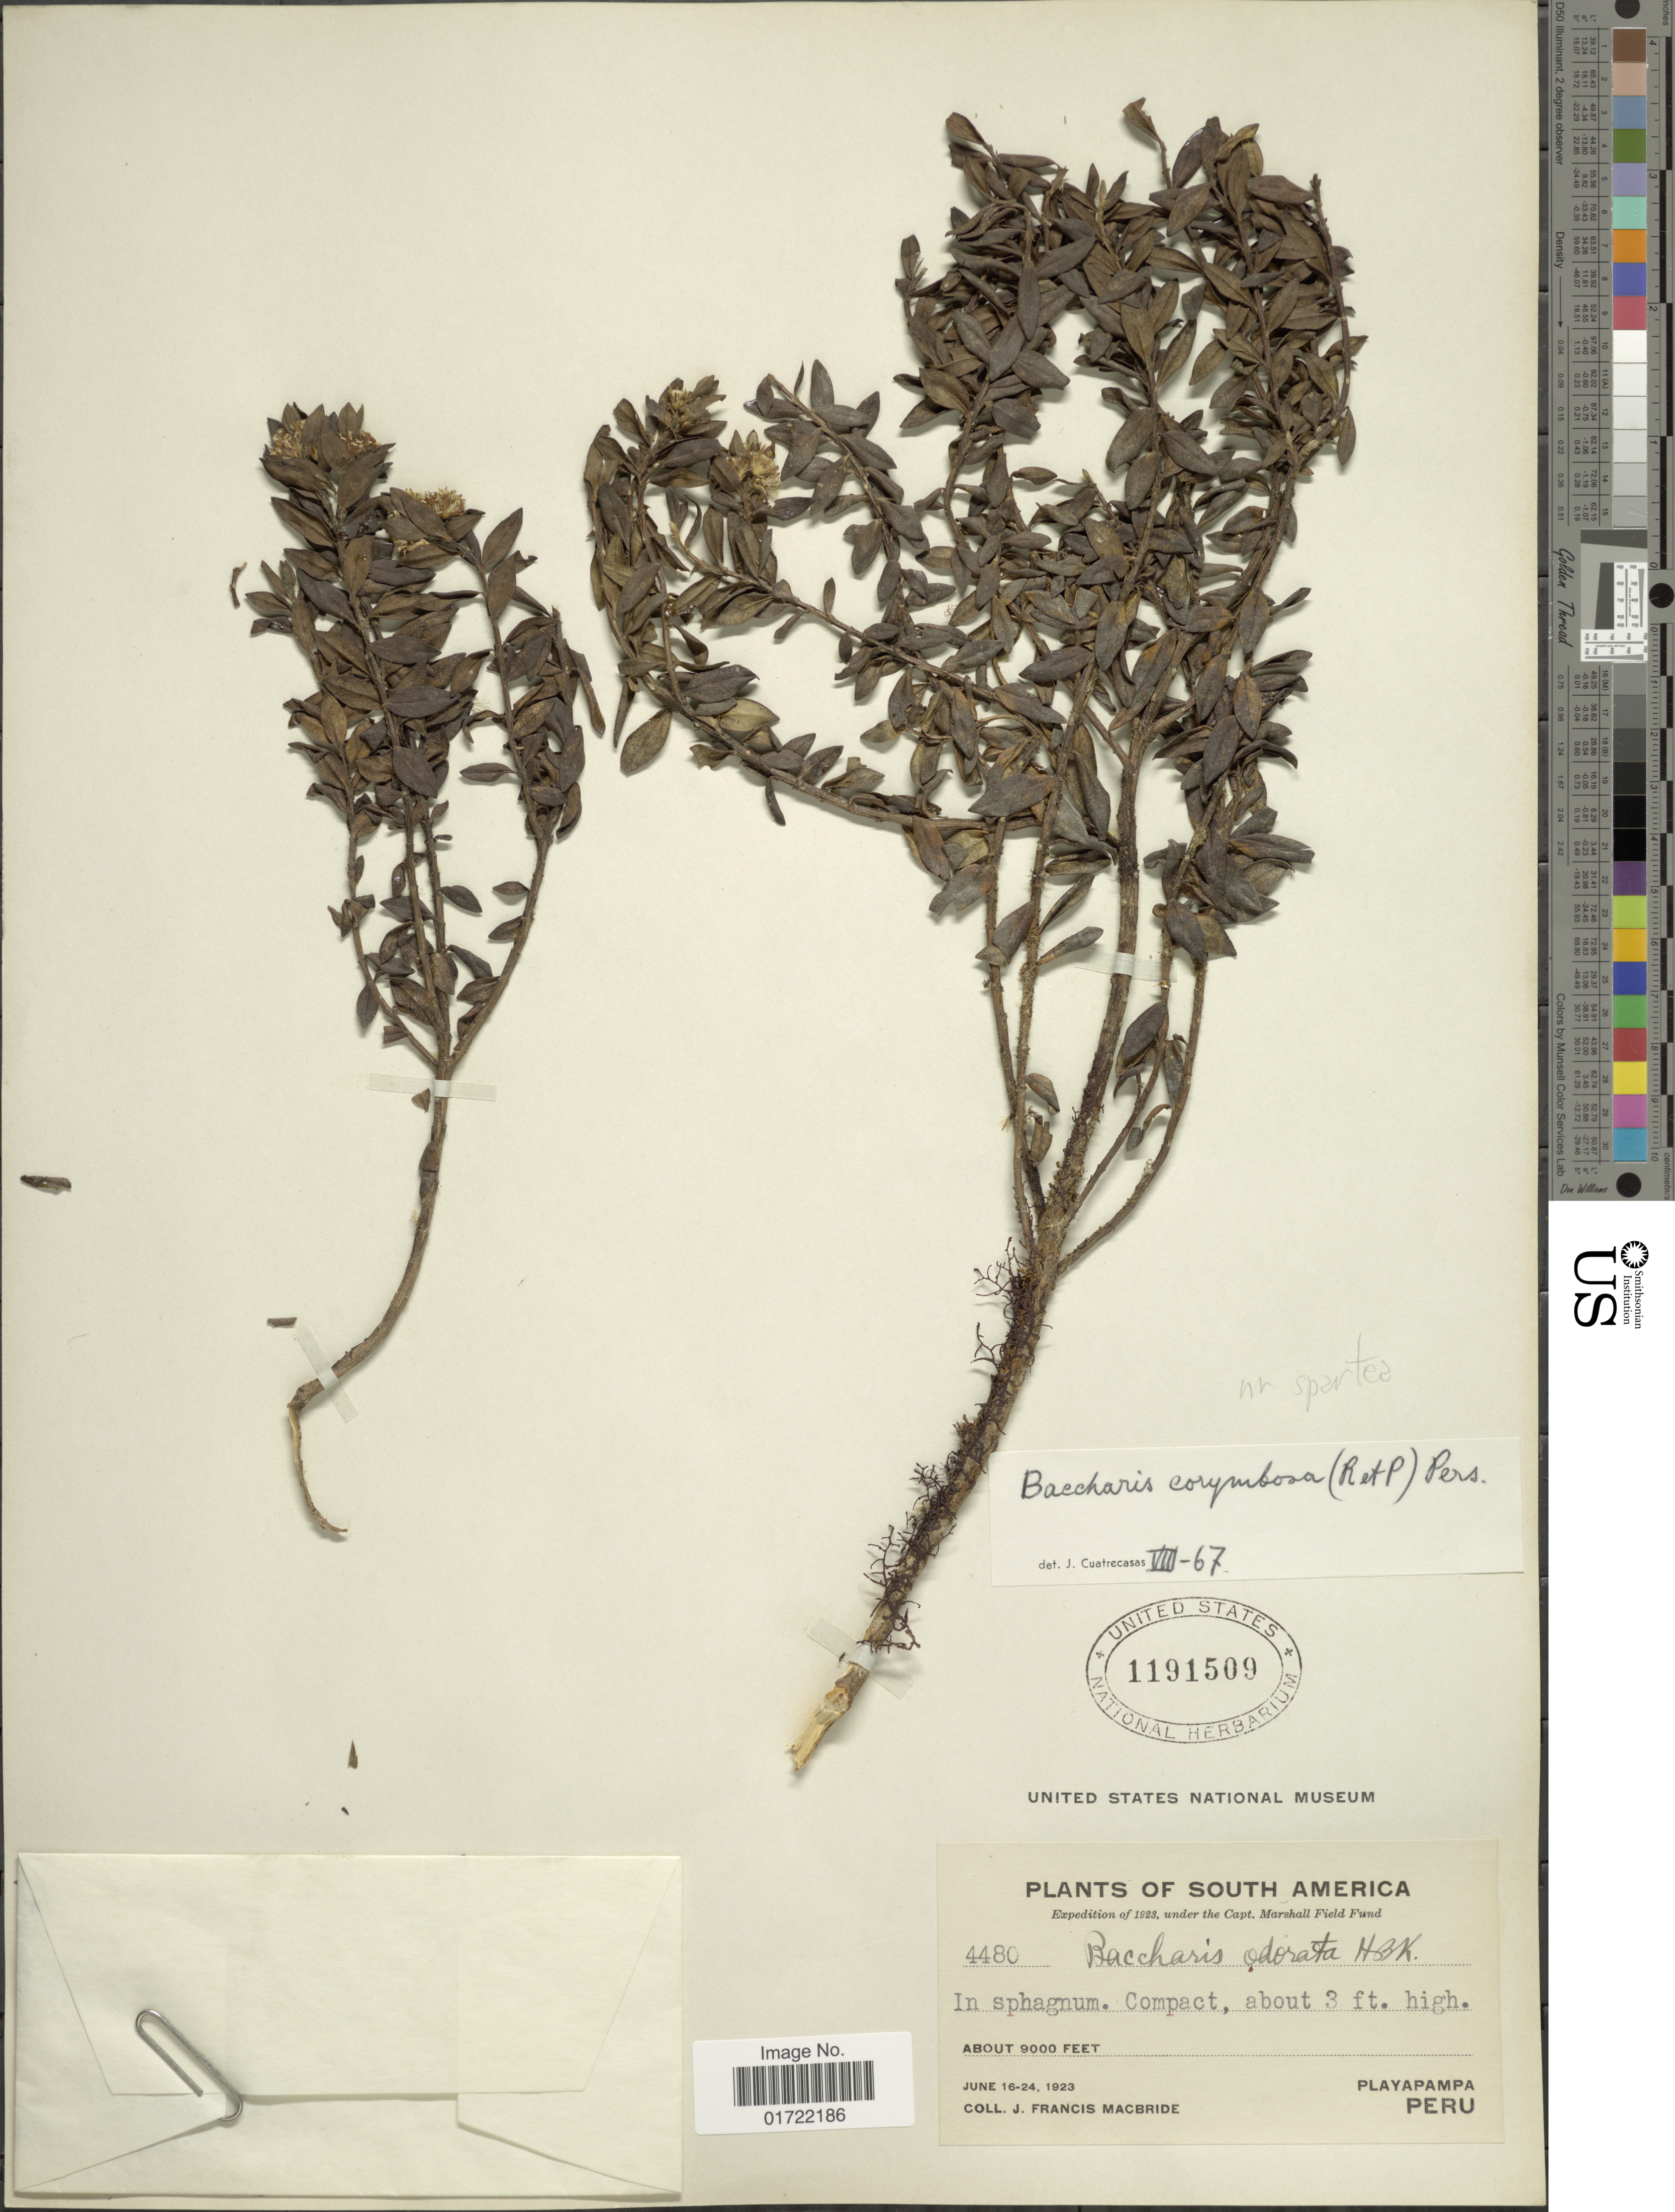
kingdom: Plantae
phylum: Tracheophyta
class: Magnoliopsida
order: Asterales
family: Asteraceae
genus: Baccharis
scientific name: Baccharis corymbosa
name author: (Ruiz & Pav.) Pers.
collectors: J. F. Macbride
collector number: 4480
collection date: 1923-06-16/1923-06-24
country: Peru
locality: Playapampa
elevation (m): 2743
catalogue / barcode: US 1191509